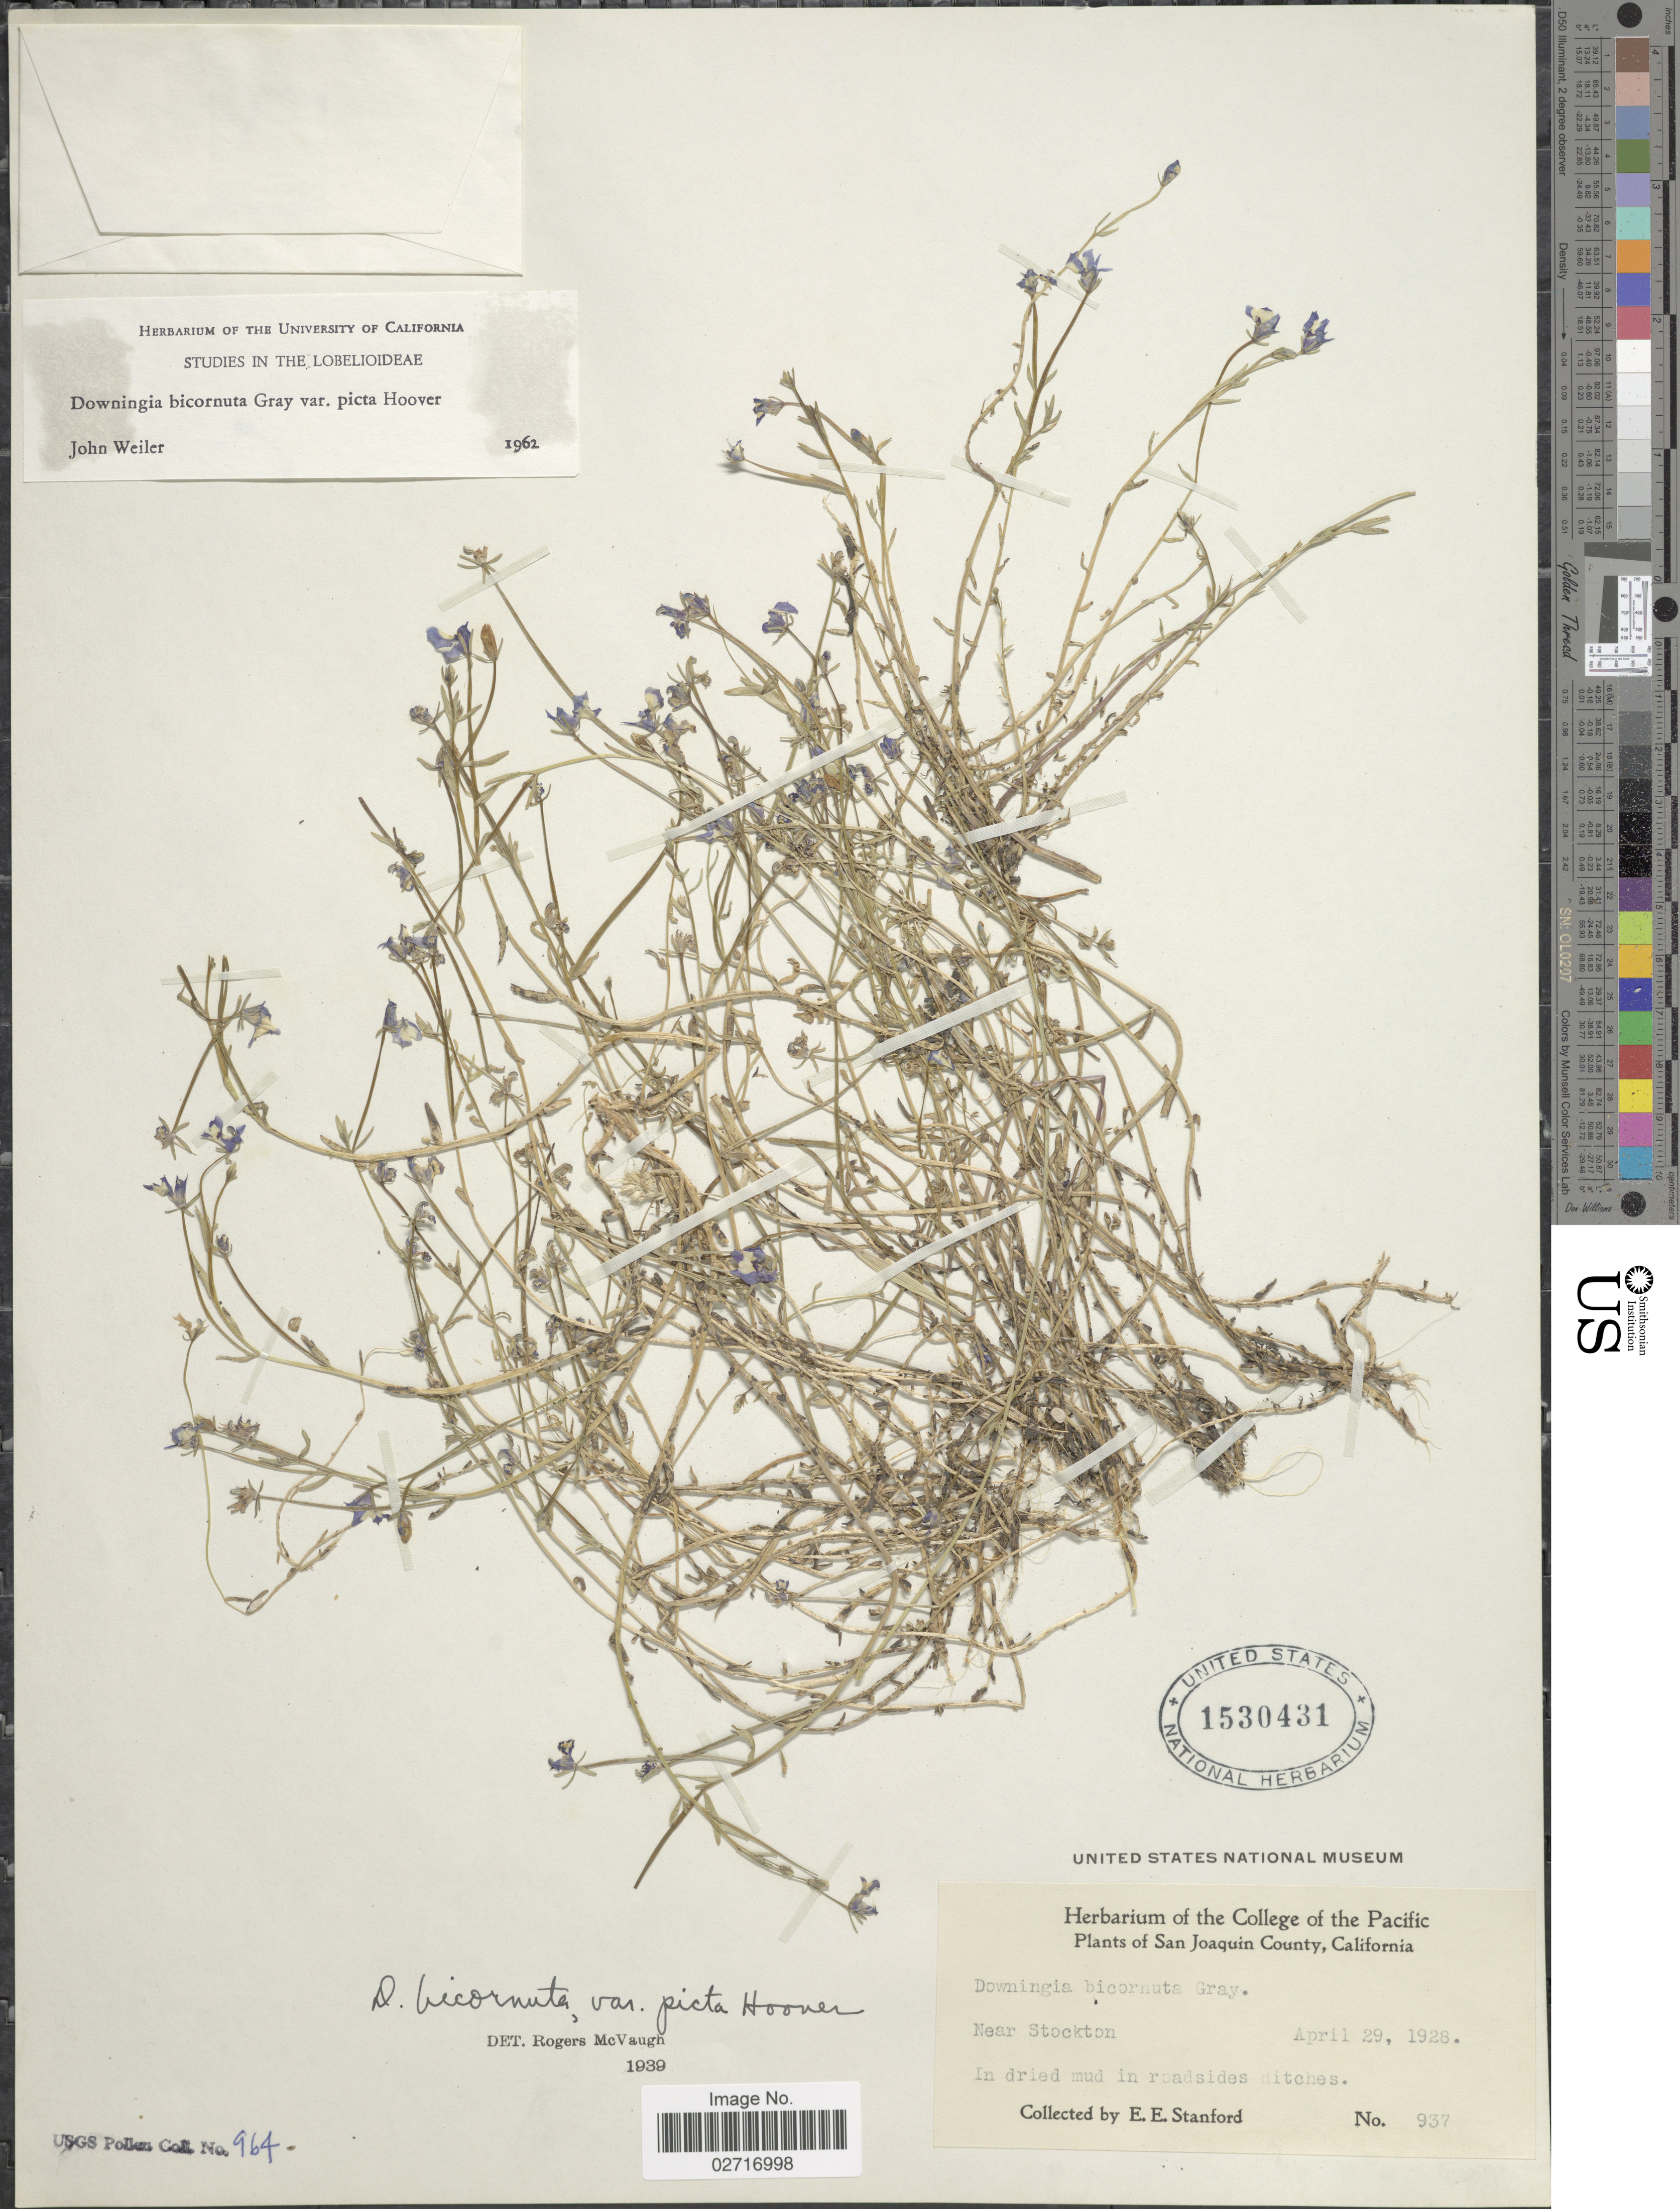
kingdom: Plantae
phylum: Tracheophyta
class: Magnoliopsida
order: Asterales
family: Campanulaceae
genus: Downingia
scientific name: Downingia bicornuta var. picta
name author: Hoover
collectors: E. Stanford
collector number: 937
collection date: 1928-04-29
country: United States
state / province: California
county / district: San Joaquin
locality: San Joaquin County. Near Stockton.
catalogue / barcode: US 1530431